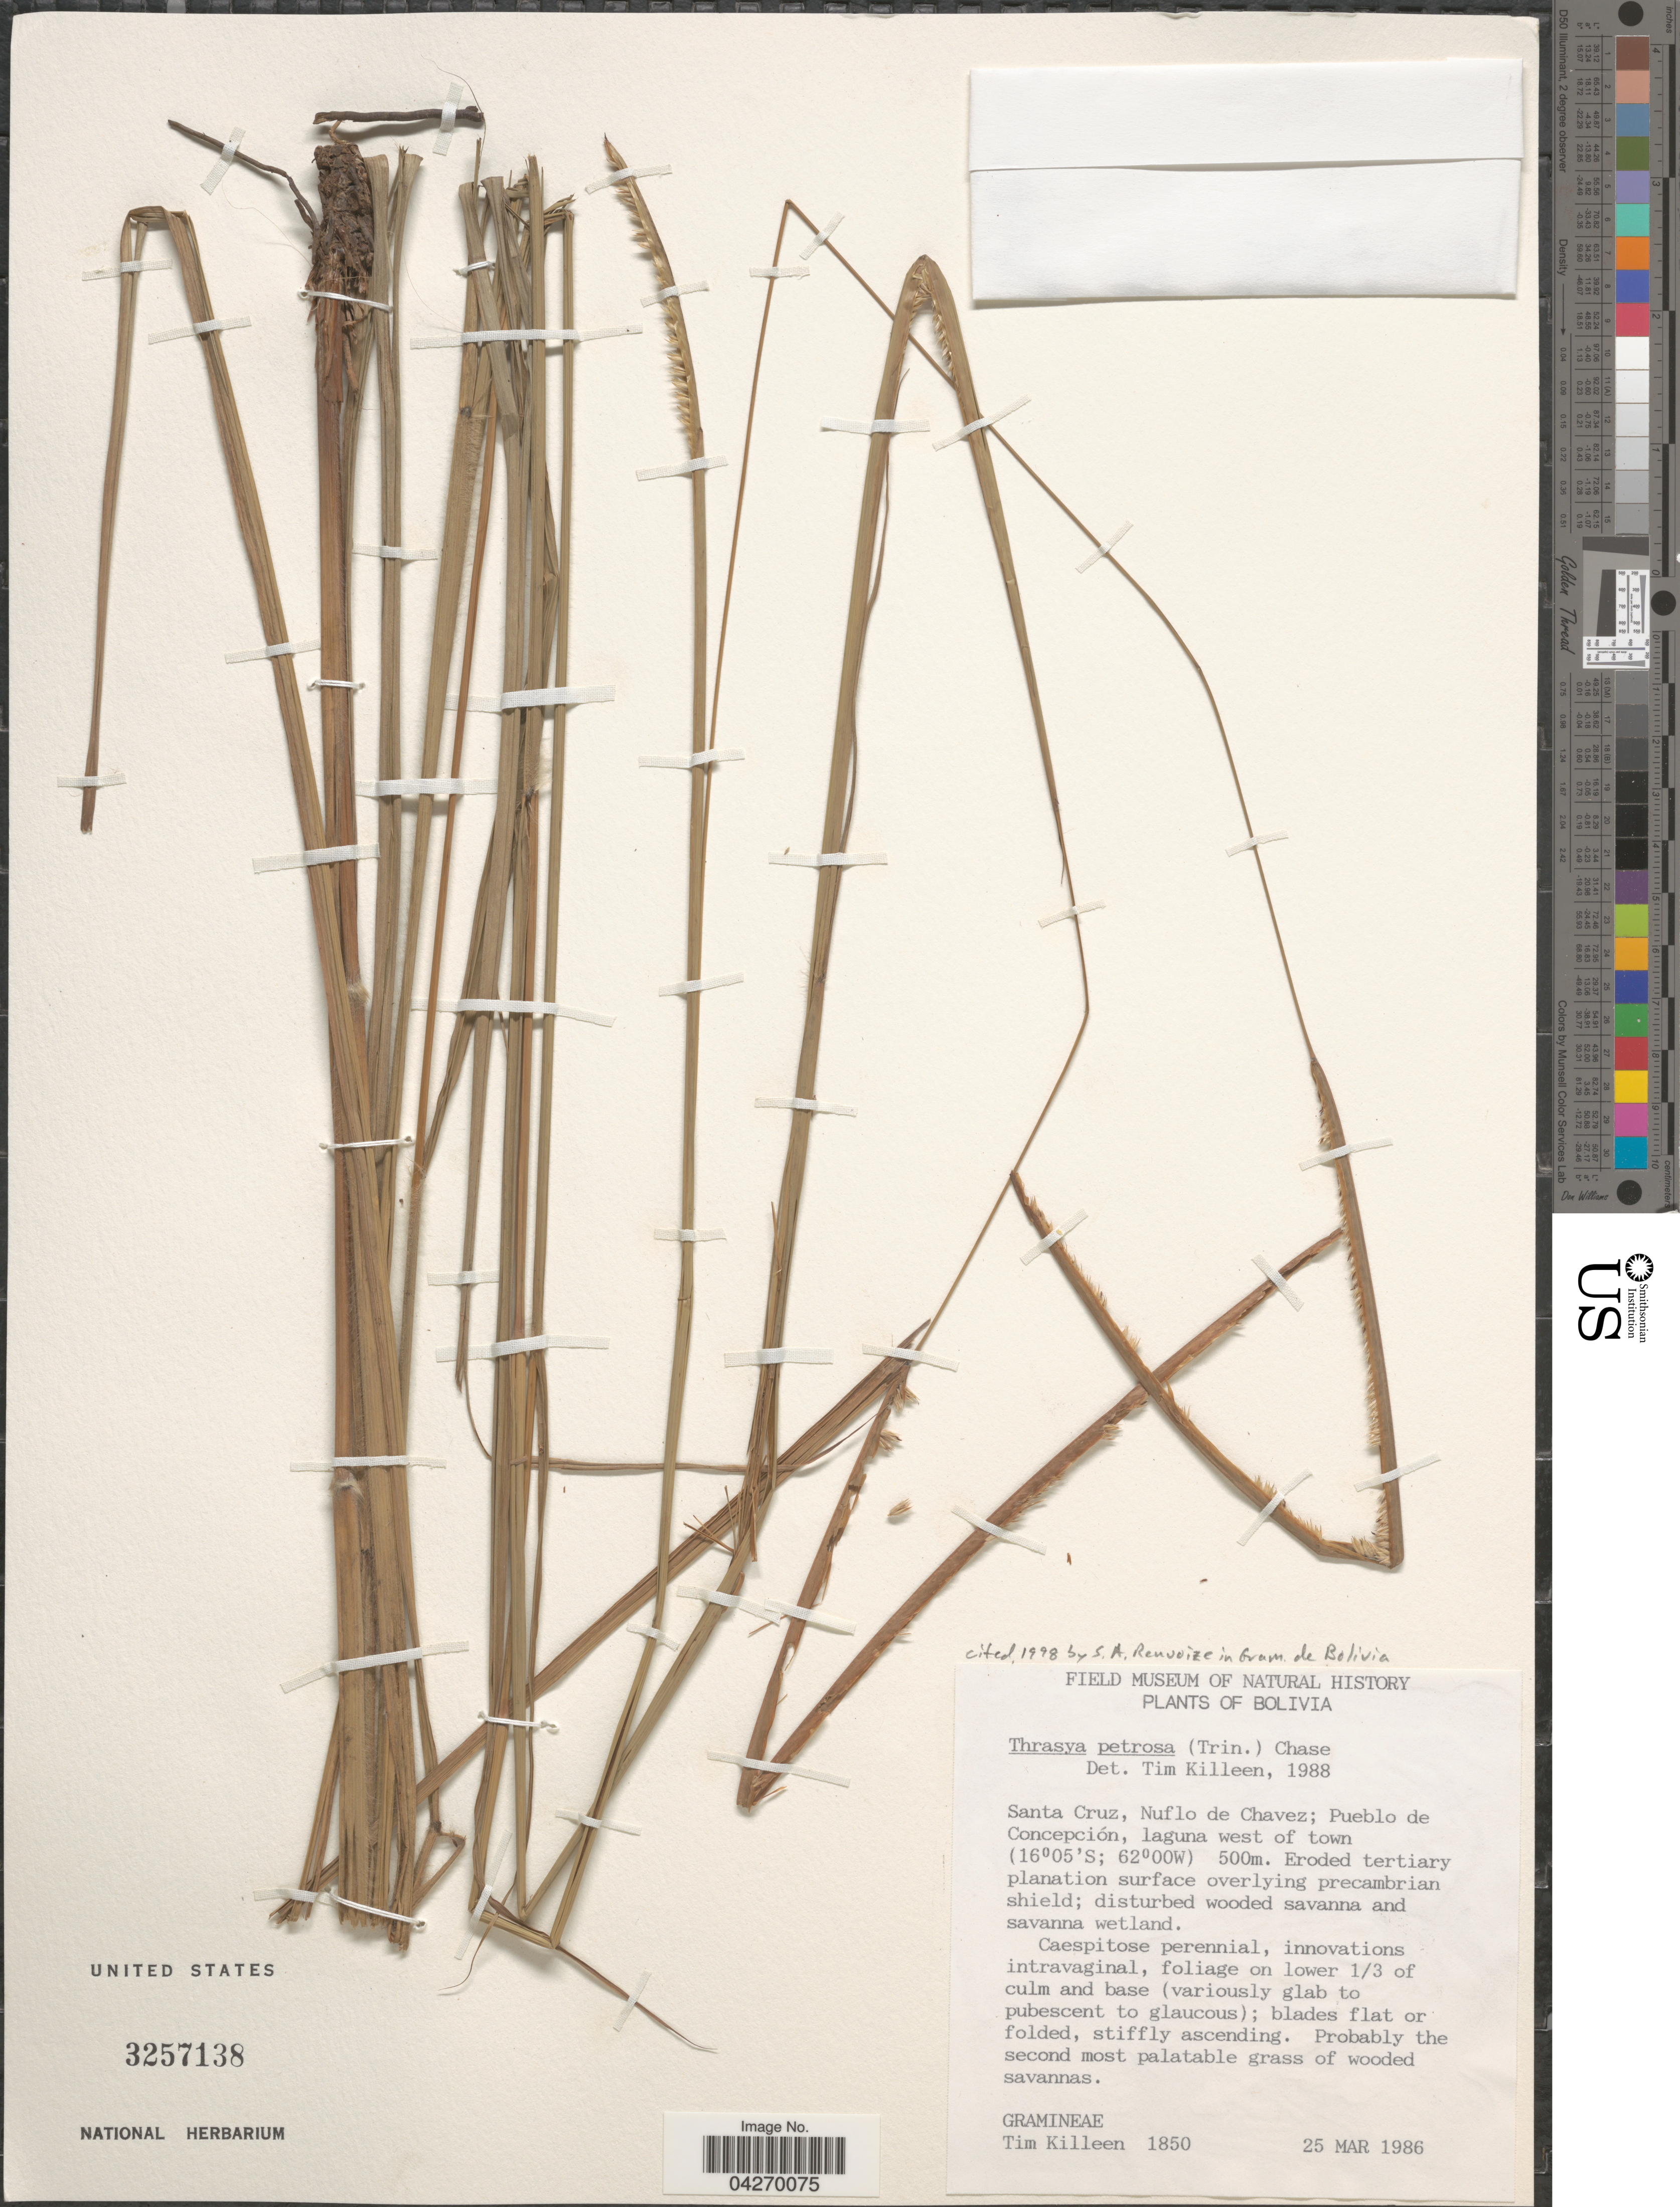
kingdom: Plantae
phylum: Tracheophyta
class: Liliopsida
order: Poales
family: Poaceae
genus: Paspalum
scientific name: Paspalum foliiforme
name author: S. Denham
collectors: T. J. Killeen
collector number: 1850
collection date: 1986-03-25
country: Bolivia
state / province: Santa Cruz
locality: Nuflo de Chavez; Pueblo de Concepción, laguna west of town.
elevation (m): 500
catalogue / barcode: US 3257138